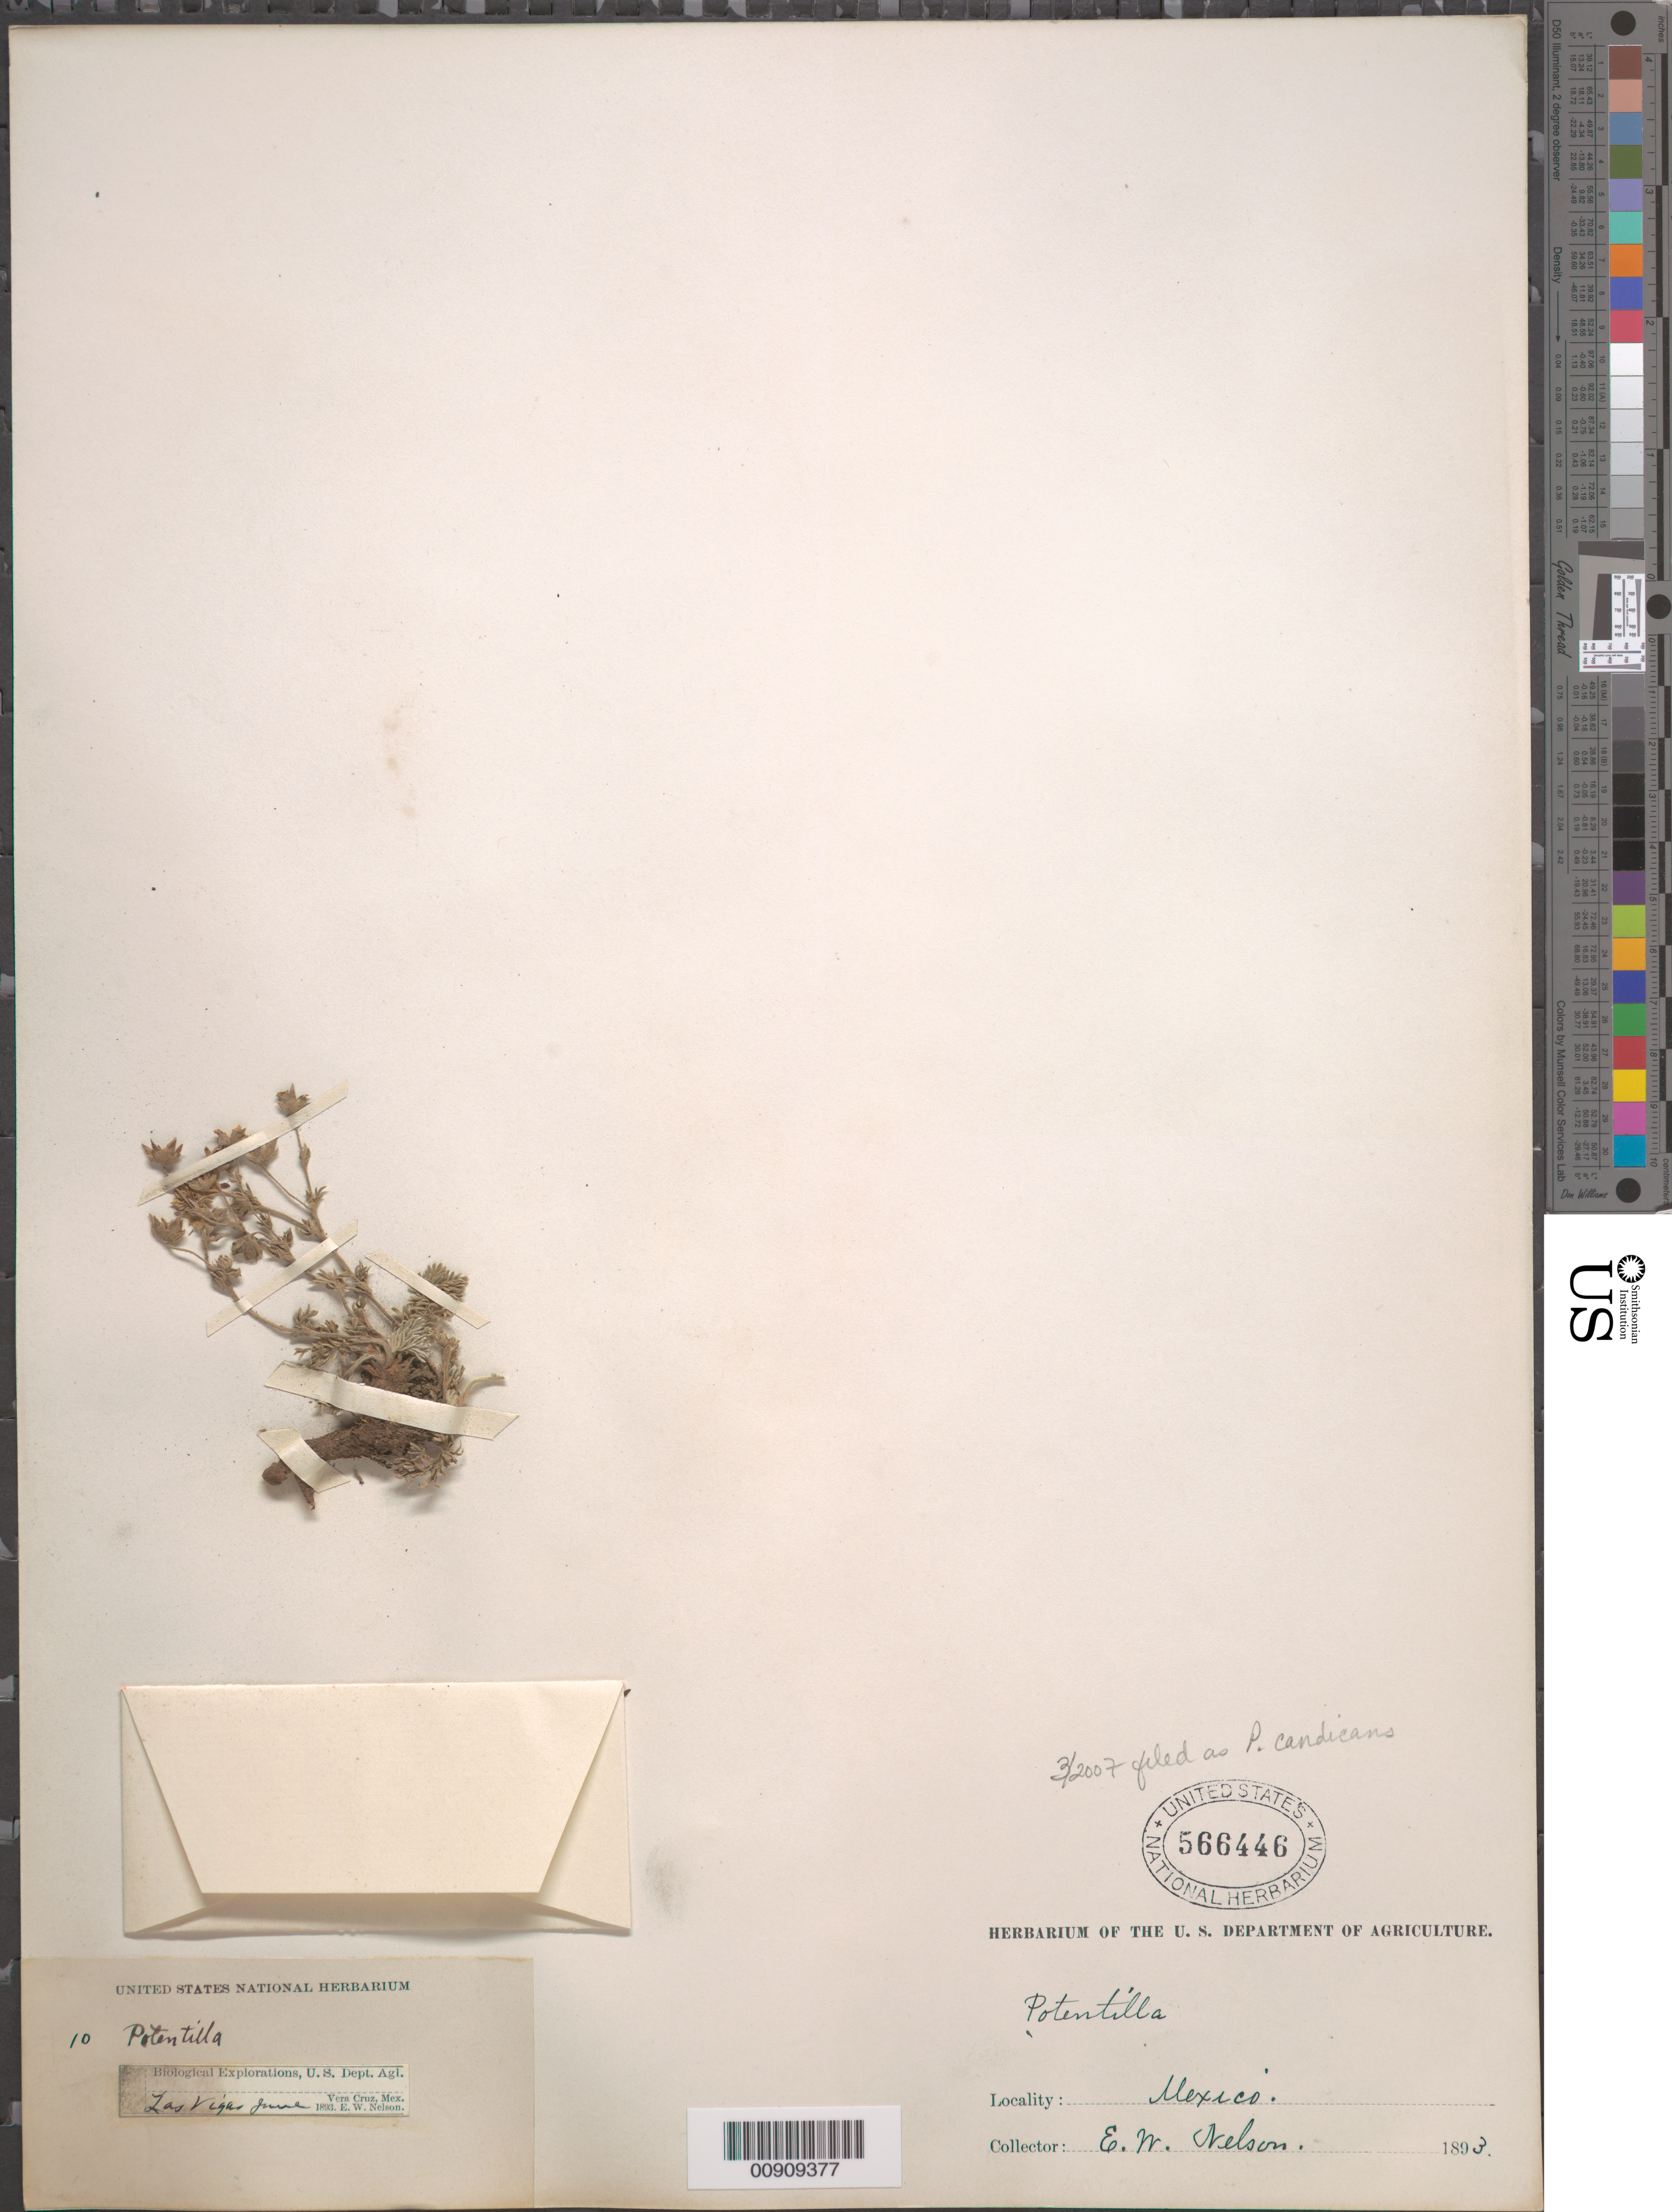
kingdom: Plantae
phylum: Tracheophyta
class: Magnoliopsida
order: Rosales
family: Rosaceae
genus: Potentilla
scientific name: Potentilla candicans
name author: Humb. & Bonpl. ex Nestl.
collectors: E. W. Nelson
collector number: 10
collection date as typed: Jun 1893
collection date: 1893-06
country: Mexico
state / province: Veracruz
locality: Las Vigas, Veracruz.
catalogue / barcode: US 566446